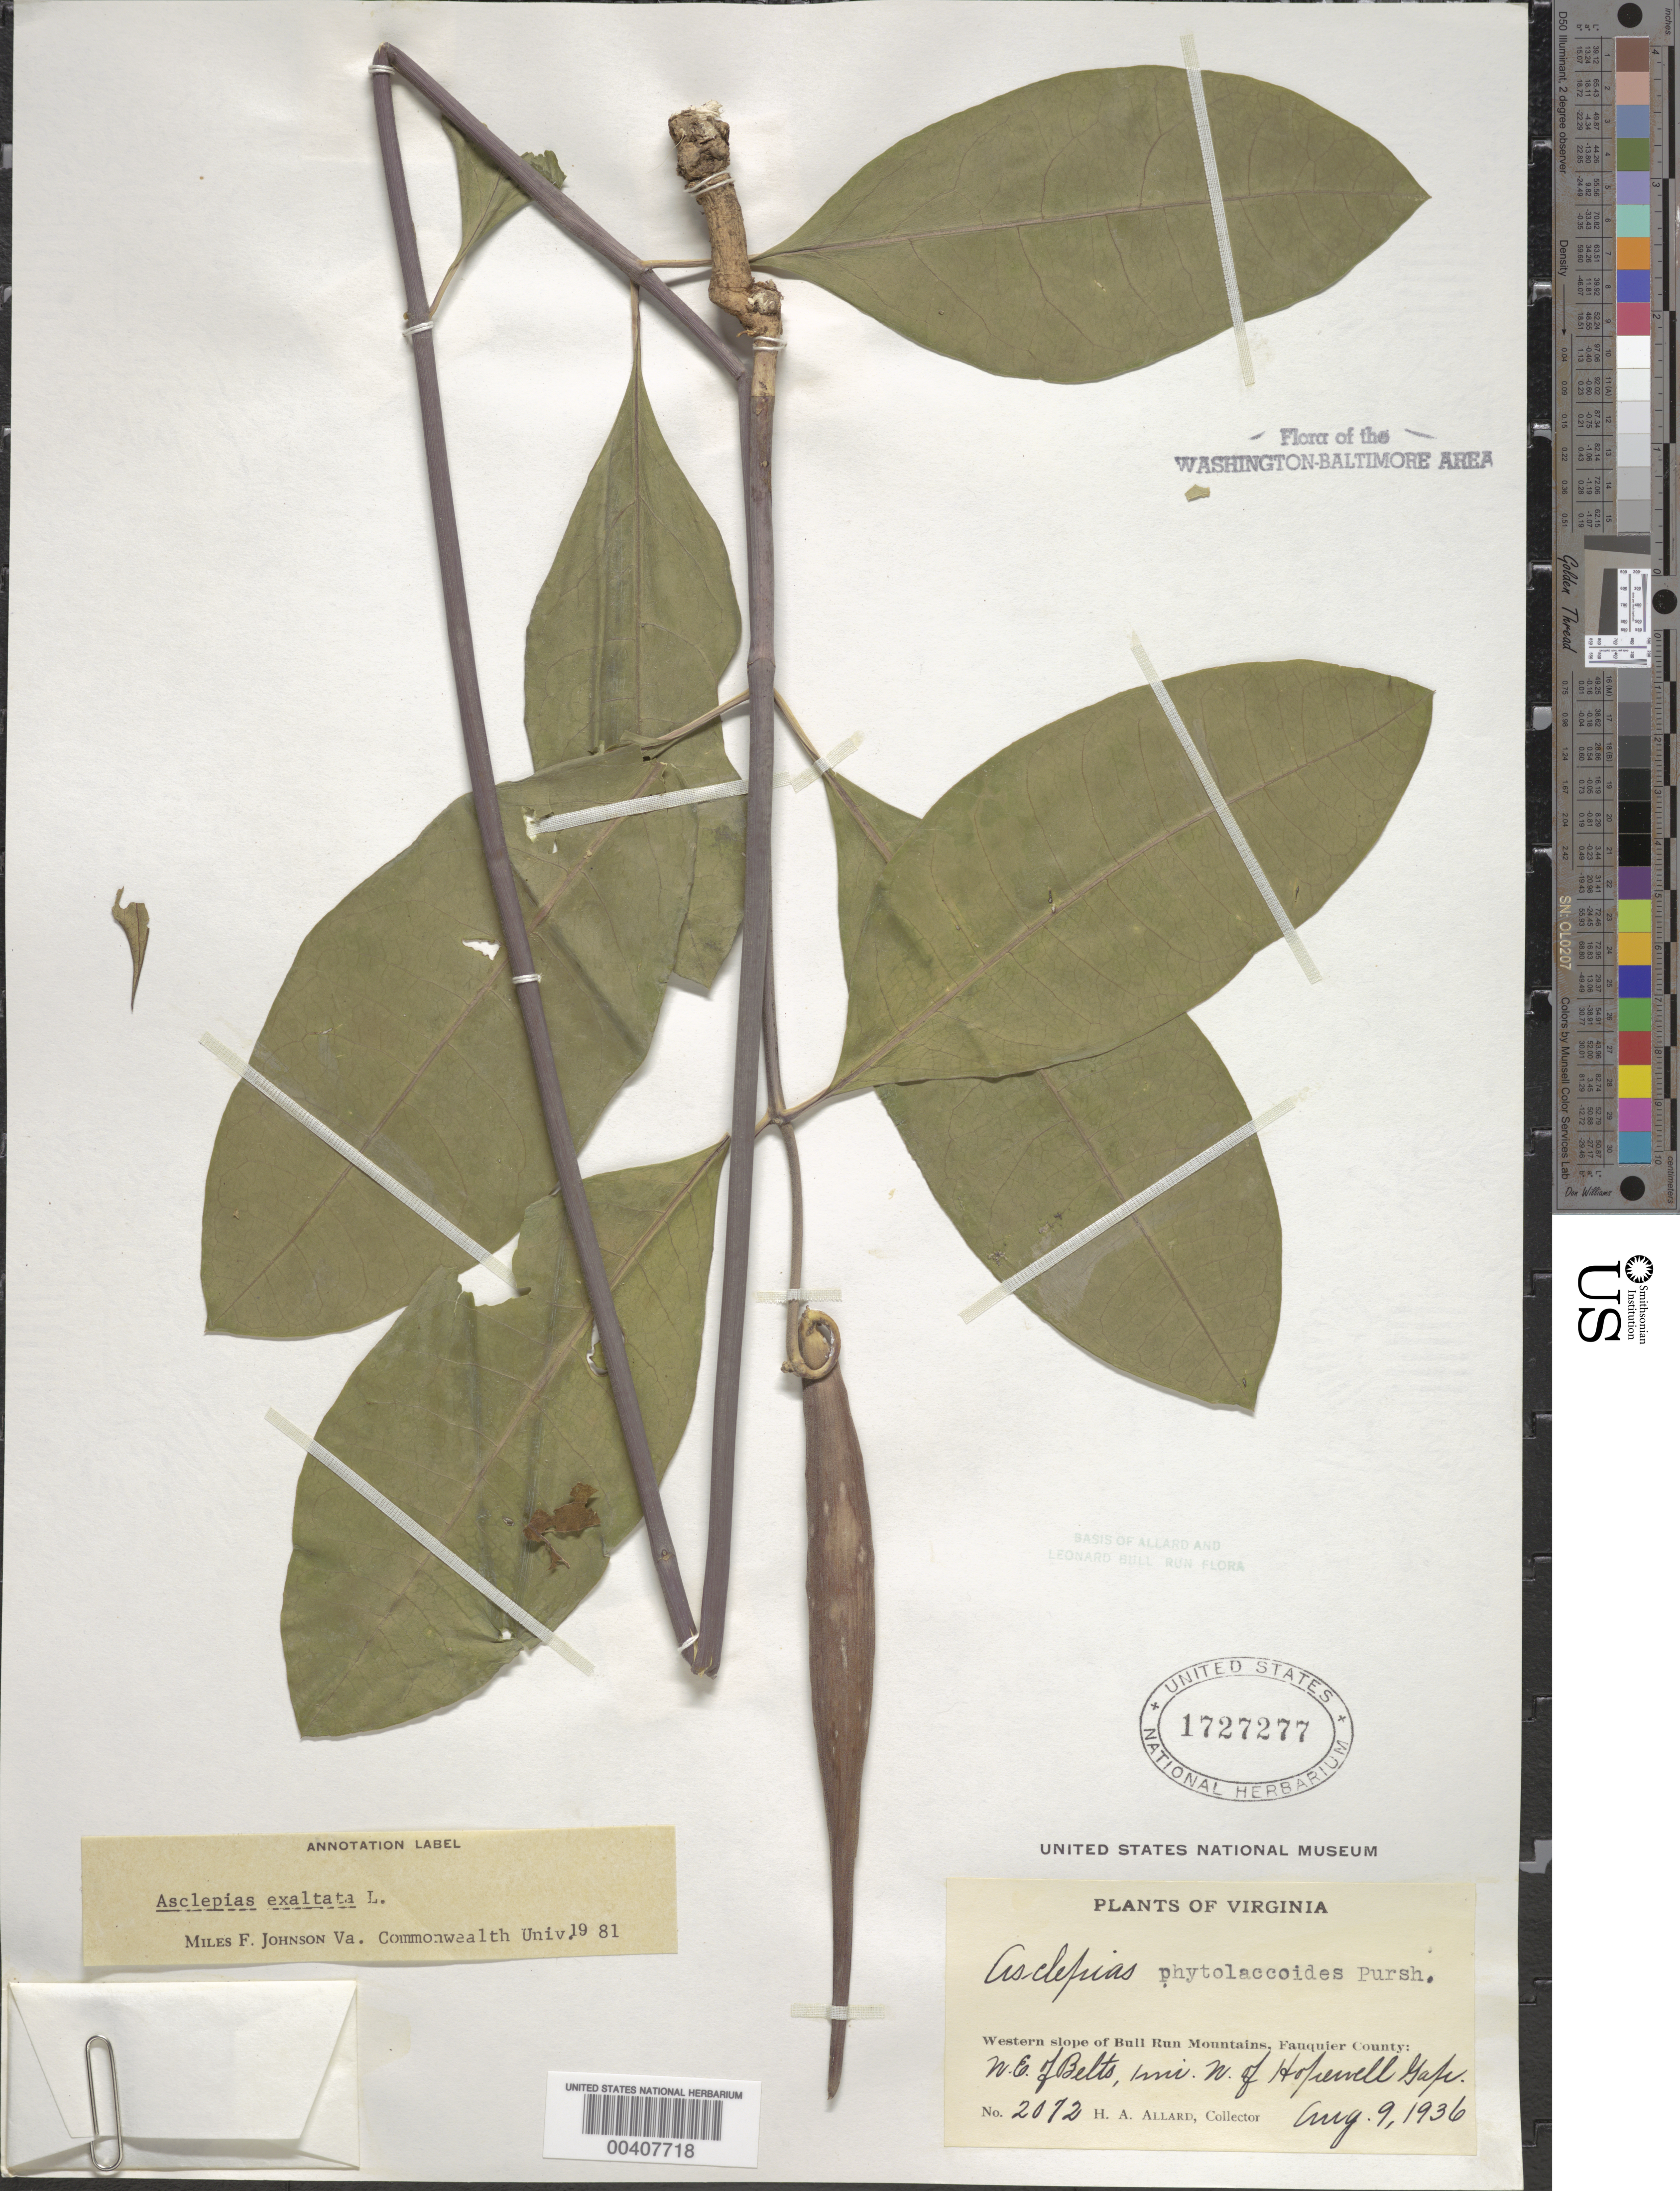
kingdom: Plantae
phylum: Tracheophyta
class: Magnoliopsida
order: Gentianales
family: Apocynaceae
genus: Asclepias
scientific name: Asclepias exaltata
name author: Muhl.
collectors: H. A. Allard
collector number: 2072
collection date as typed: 09 Aug 1936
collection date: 1936-08-09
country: United States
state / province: Virginia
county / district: Fauquier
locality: North of Hopewell Gap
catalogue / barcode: US 1727277